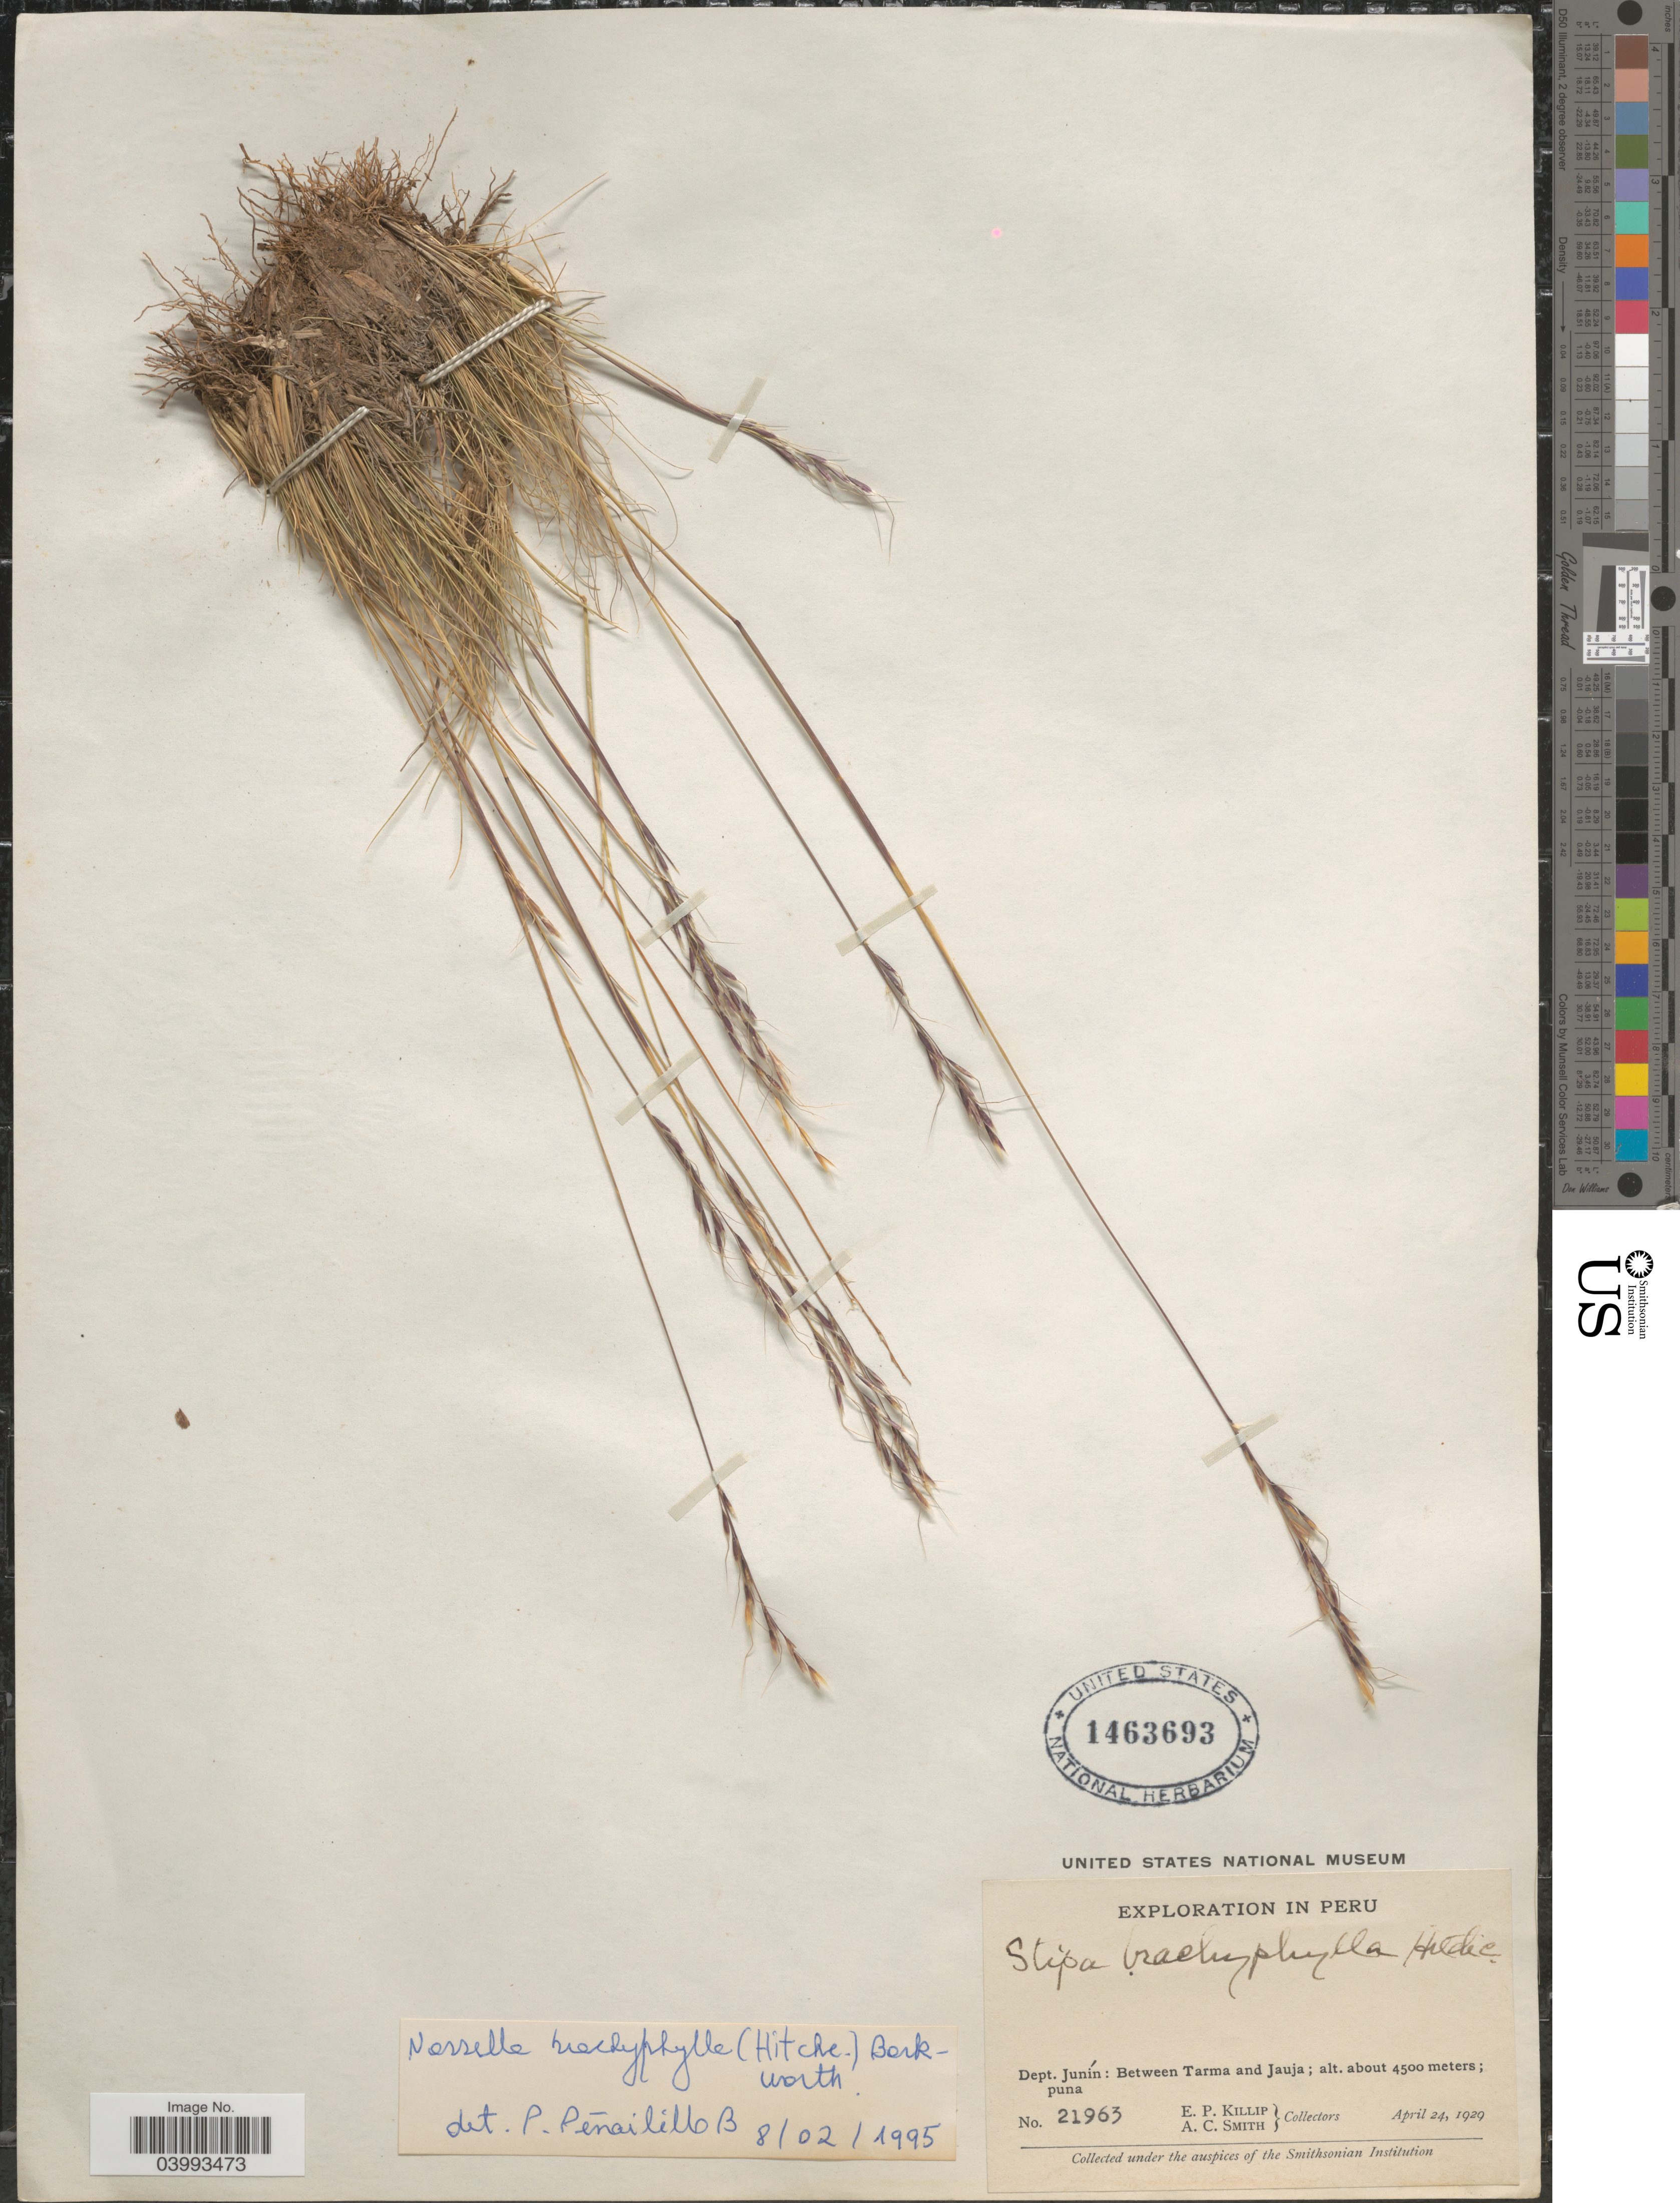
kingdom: Plantae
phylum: Tracheophyta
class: Liliopsida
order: Poales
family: Poaceae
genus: Nassella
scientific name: Nassella brachyphylla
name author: (Hitchc.) Barkworth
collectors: E. P. Killip & A. C. Smith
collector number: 21963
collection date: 1929-04-24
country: Peru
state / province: Junín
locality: Dept. Junín: Between Tarma and Jauja.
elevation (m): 4500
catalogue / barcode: US 1463693